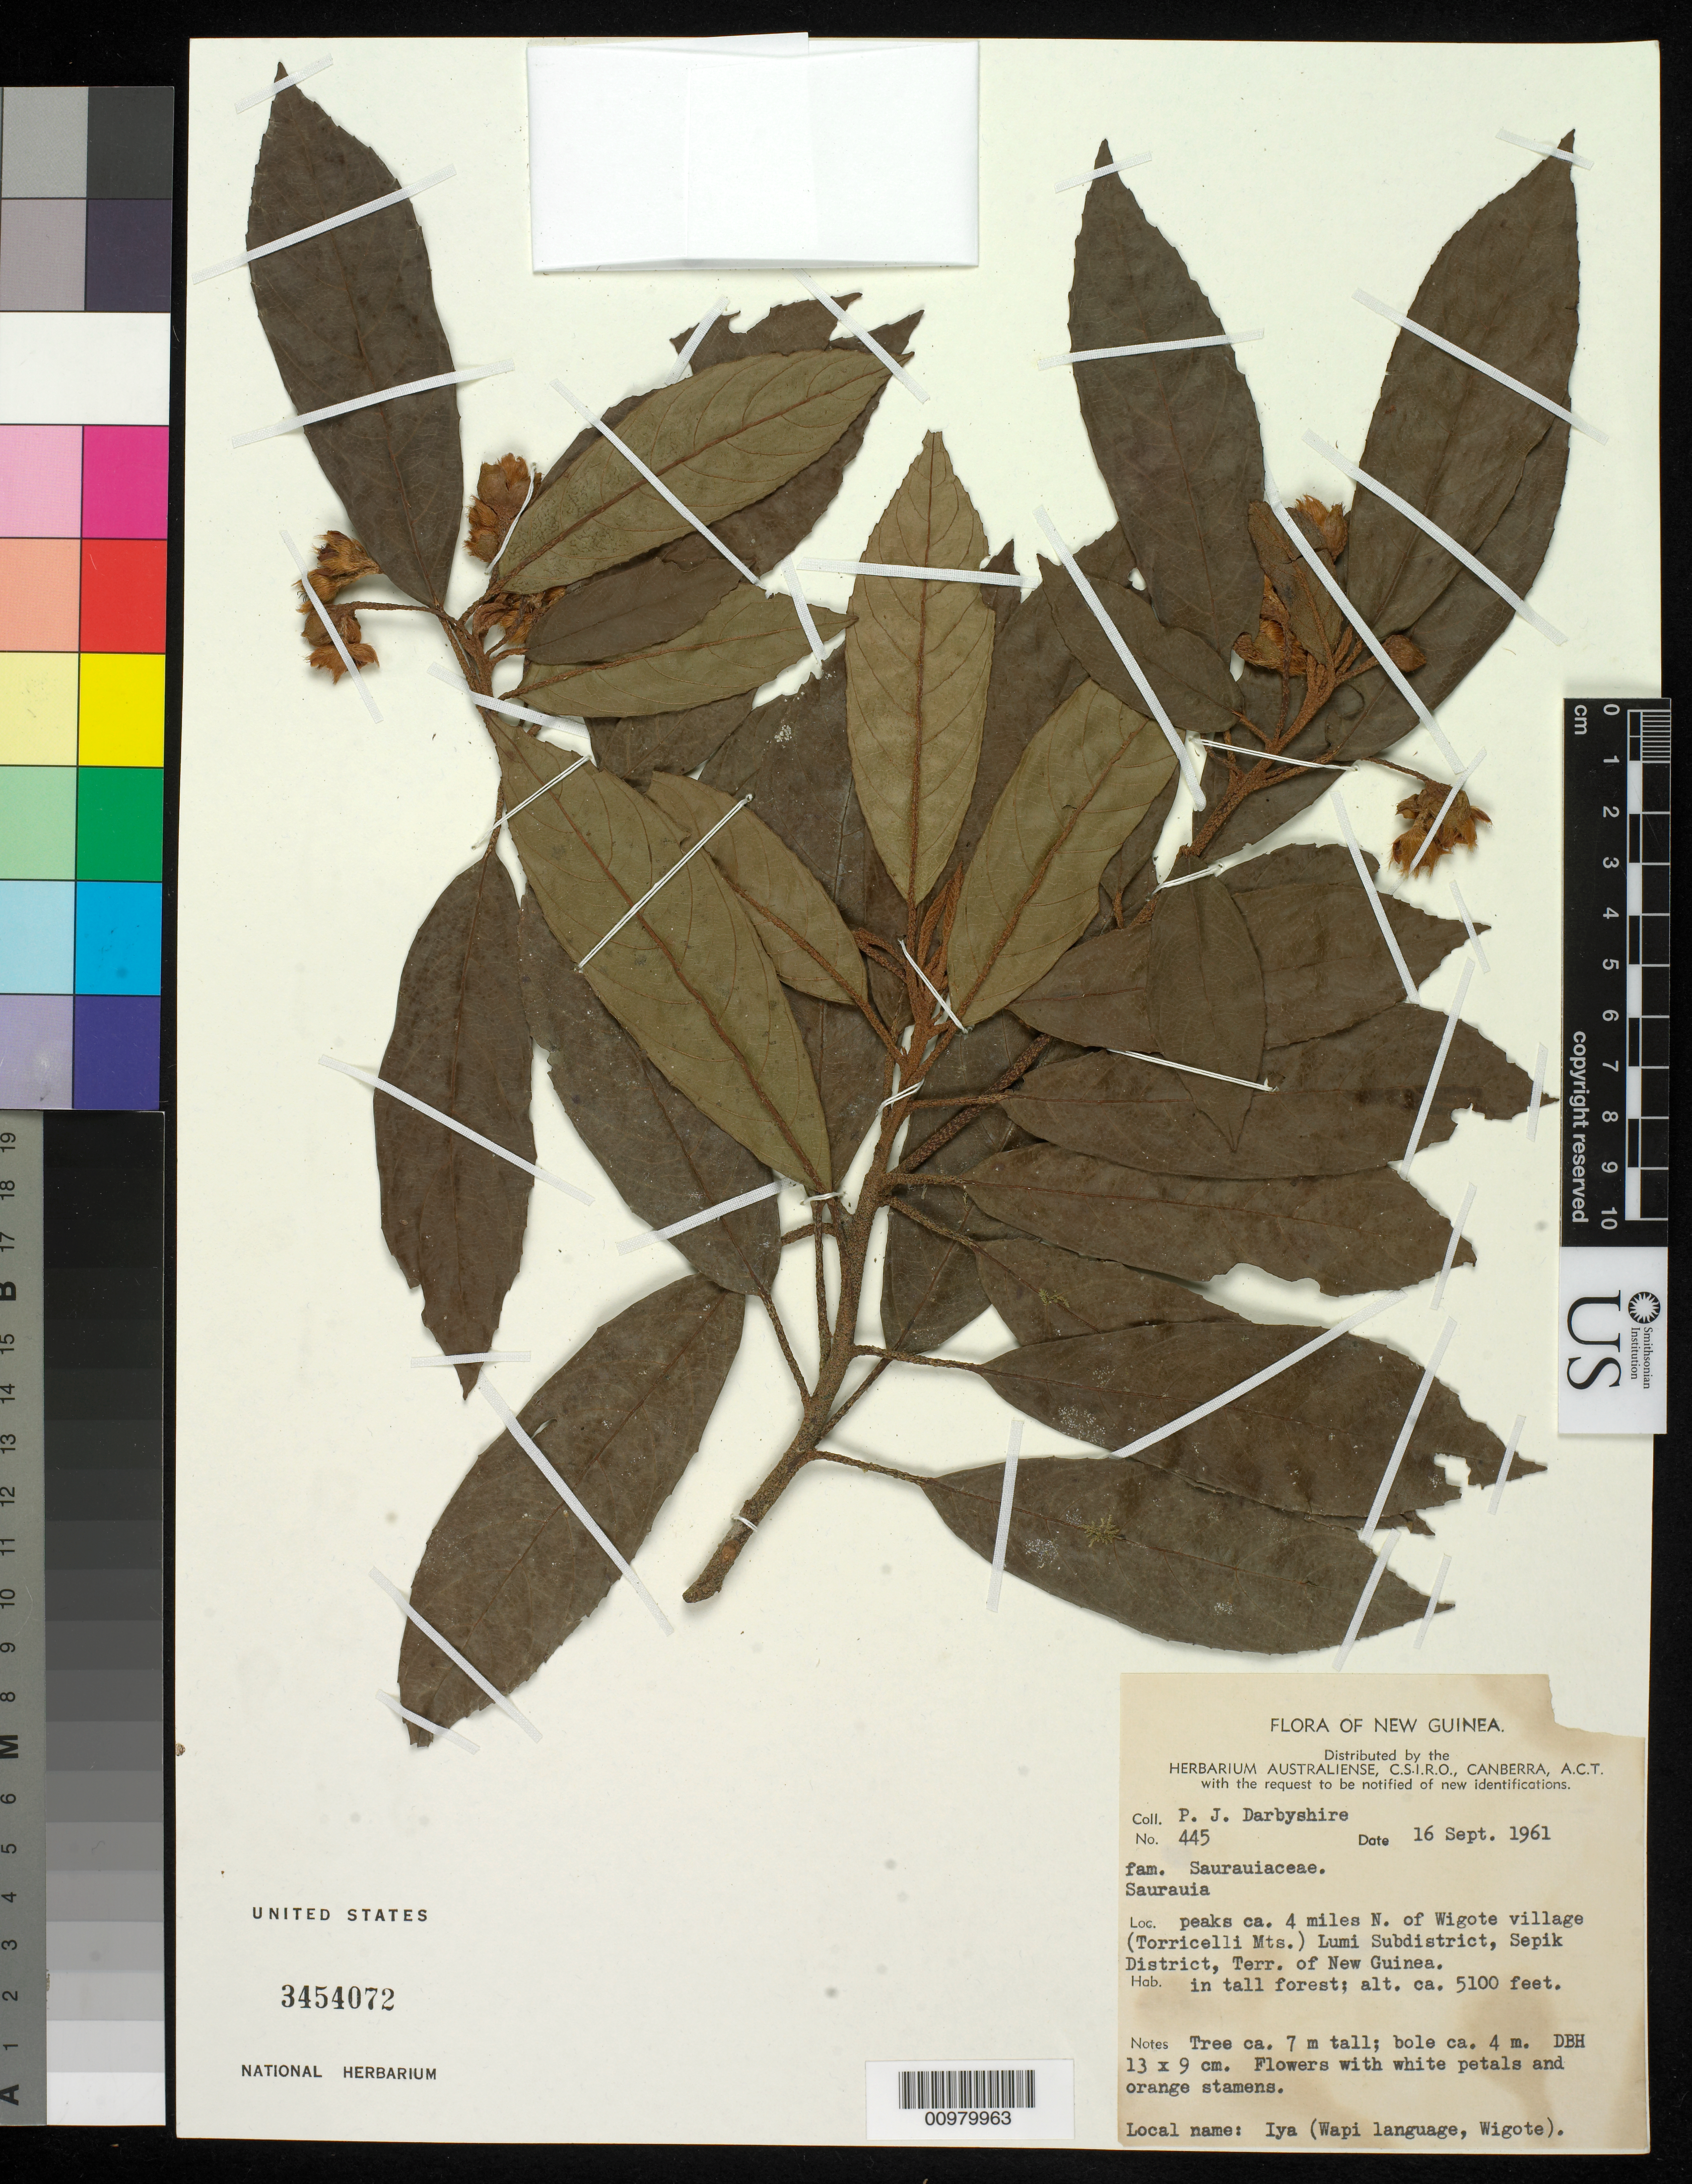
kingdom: Plantae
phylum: Tracheophyta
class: Magnoliopsida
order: Ericales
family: Actinidiaceae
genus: Saurauia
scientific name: Saurauia sp.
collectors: P. Darbyshire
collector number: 445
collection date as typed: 16 Sep 1961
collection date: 1961-09-16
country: Papua New Guinea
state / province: Sandaun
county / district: Lumi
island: New Guinea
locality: Sepik District, Lumi Subdistrict, peaks ca. 4 miles N. of Wigote village (Torricelli Mts.)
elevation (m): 1554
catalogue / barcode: US 3454072